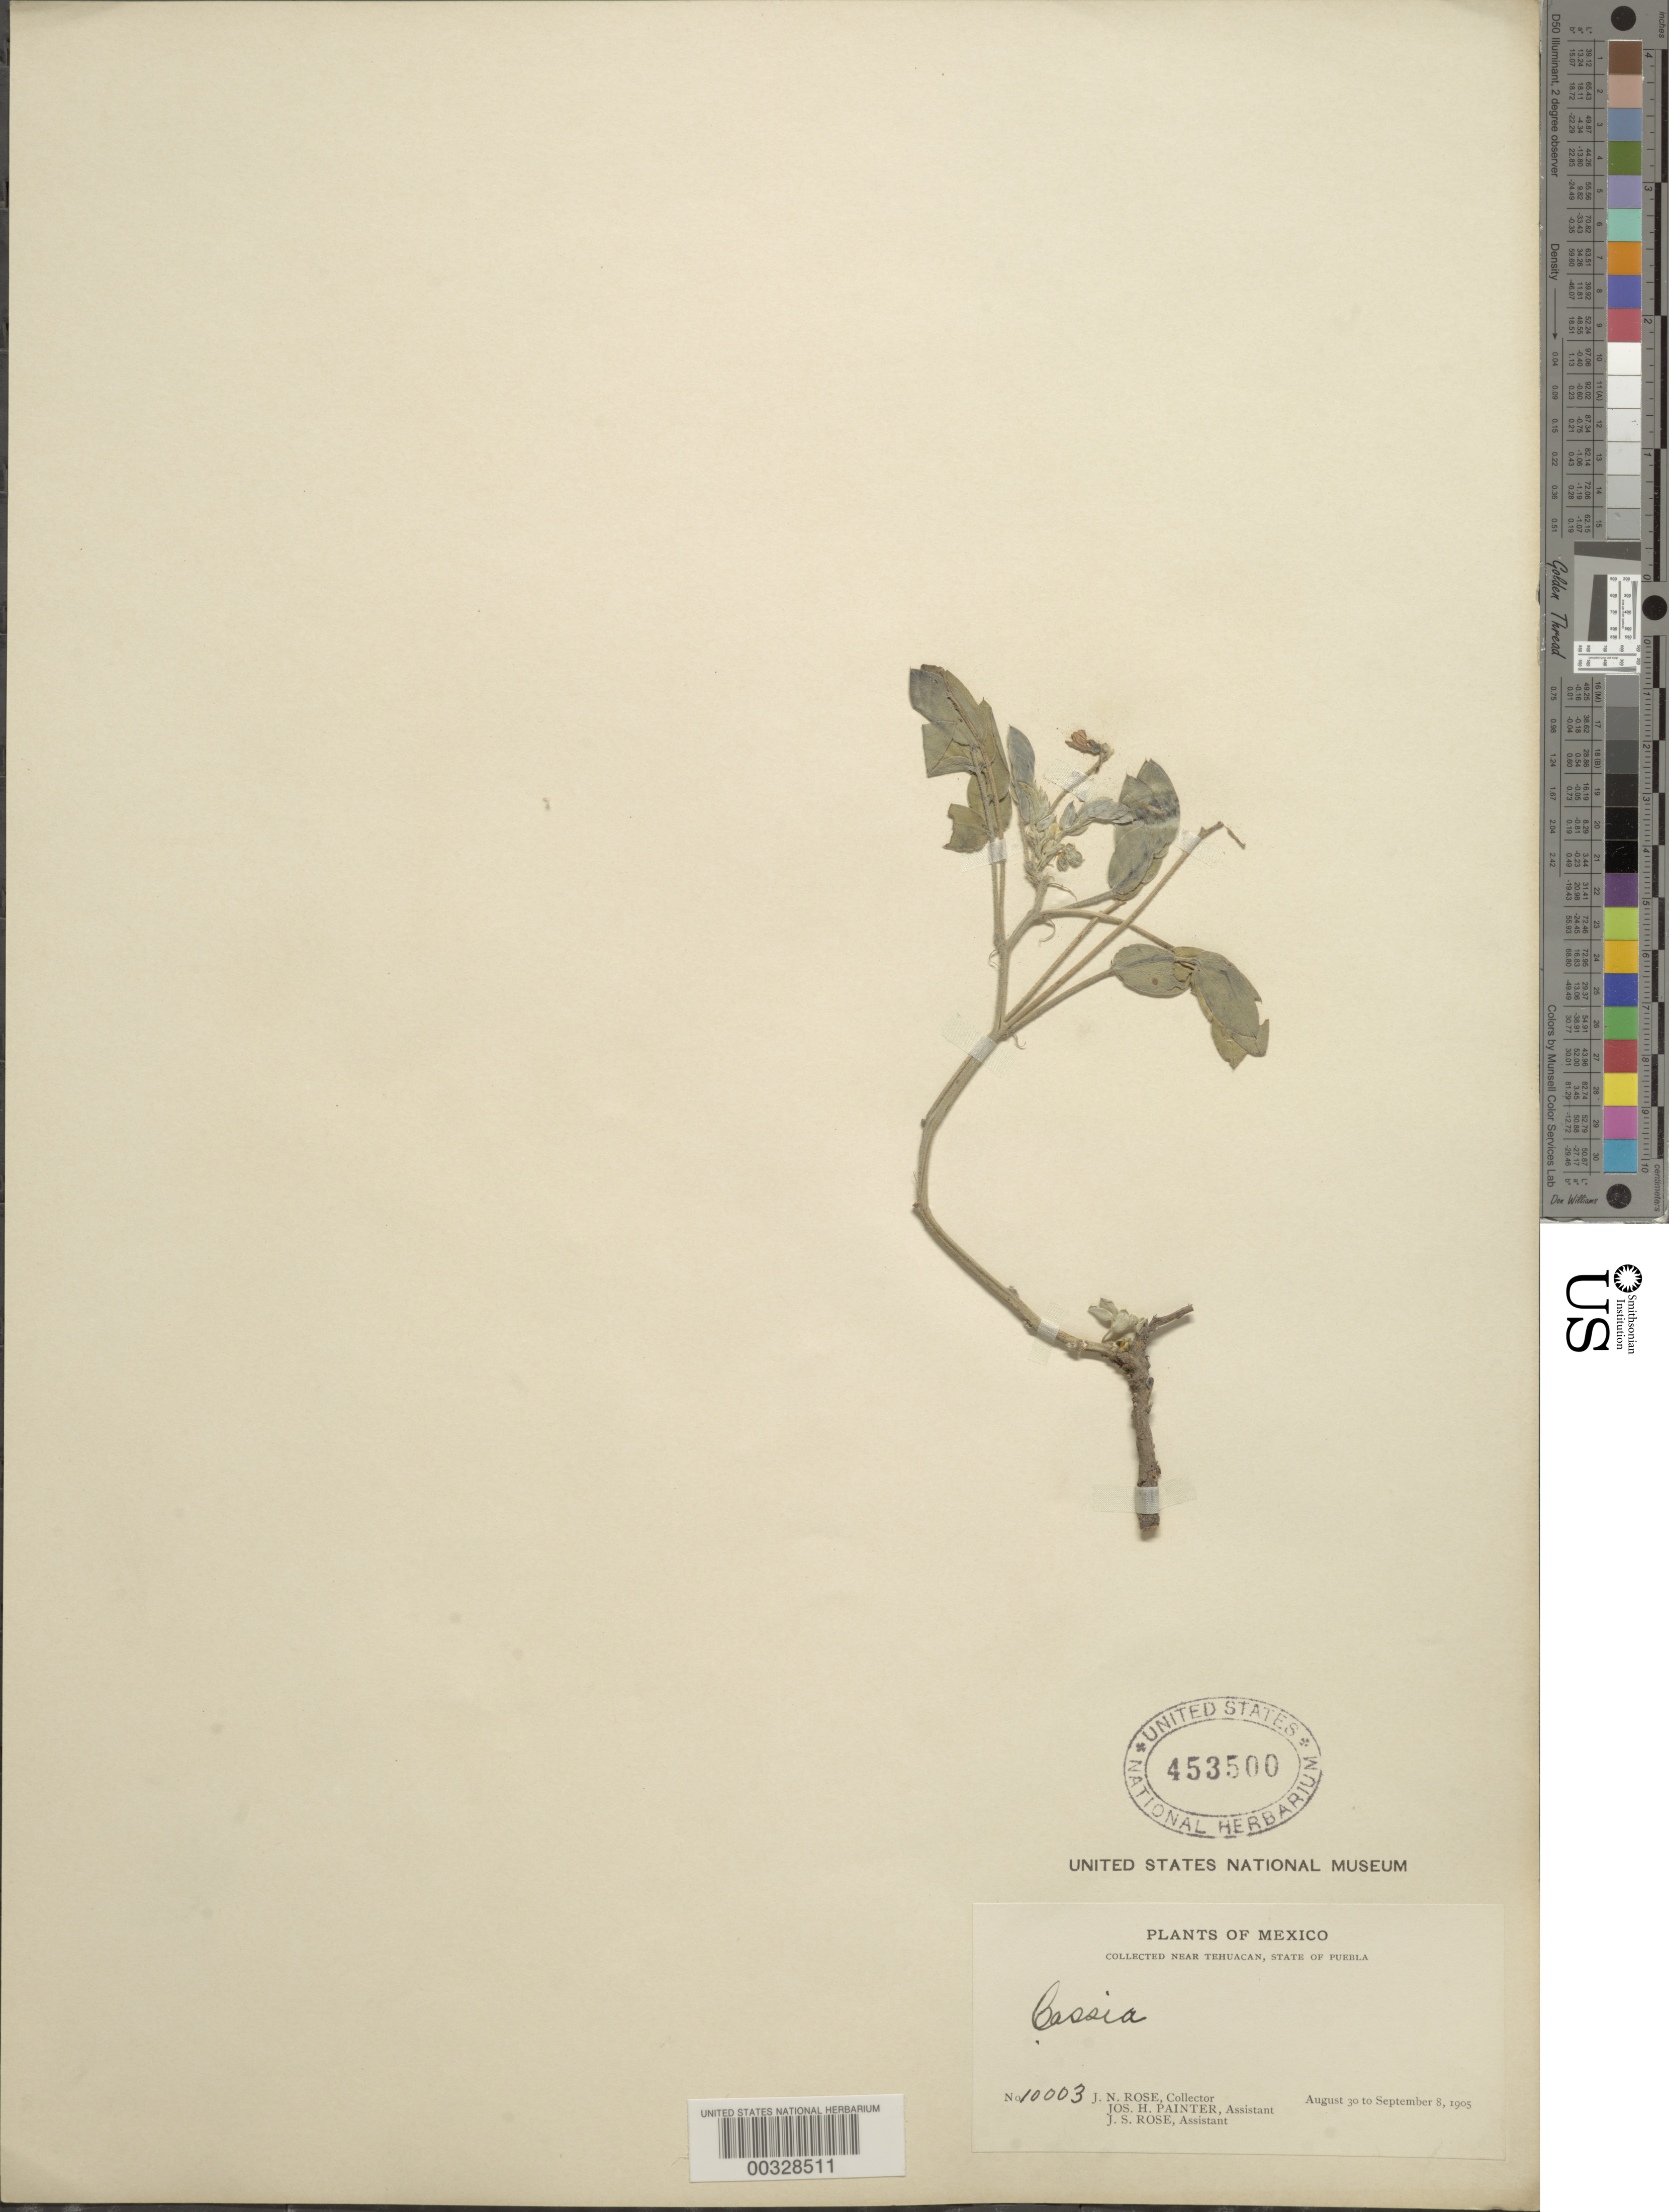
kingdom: Plantae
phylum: Tracheophyta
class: Magnoliopsida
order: Fabales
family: Fabaceae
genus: Senna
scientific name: Senna crotalarioides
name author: (Kunth) H.S. Irwin & Barneby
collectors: J. N. Rose, J. H. Painter & J. S. Rose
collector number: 10003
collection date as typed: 30 Aug 1905 to 08 Sep 1905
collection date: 1905-08-30/1905-09-08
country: Mexico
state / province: Puebla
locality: Near Tehuacan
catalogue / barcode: US 453500